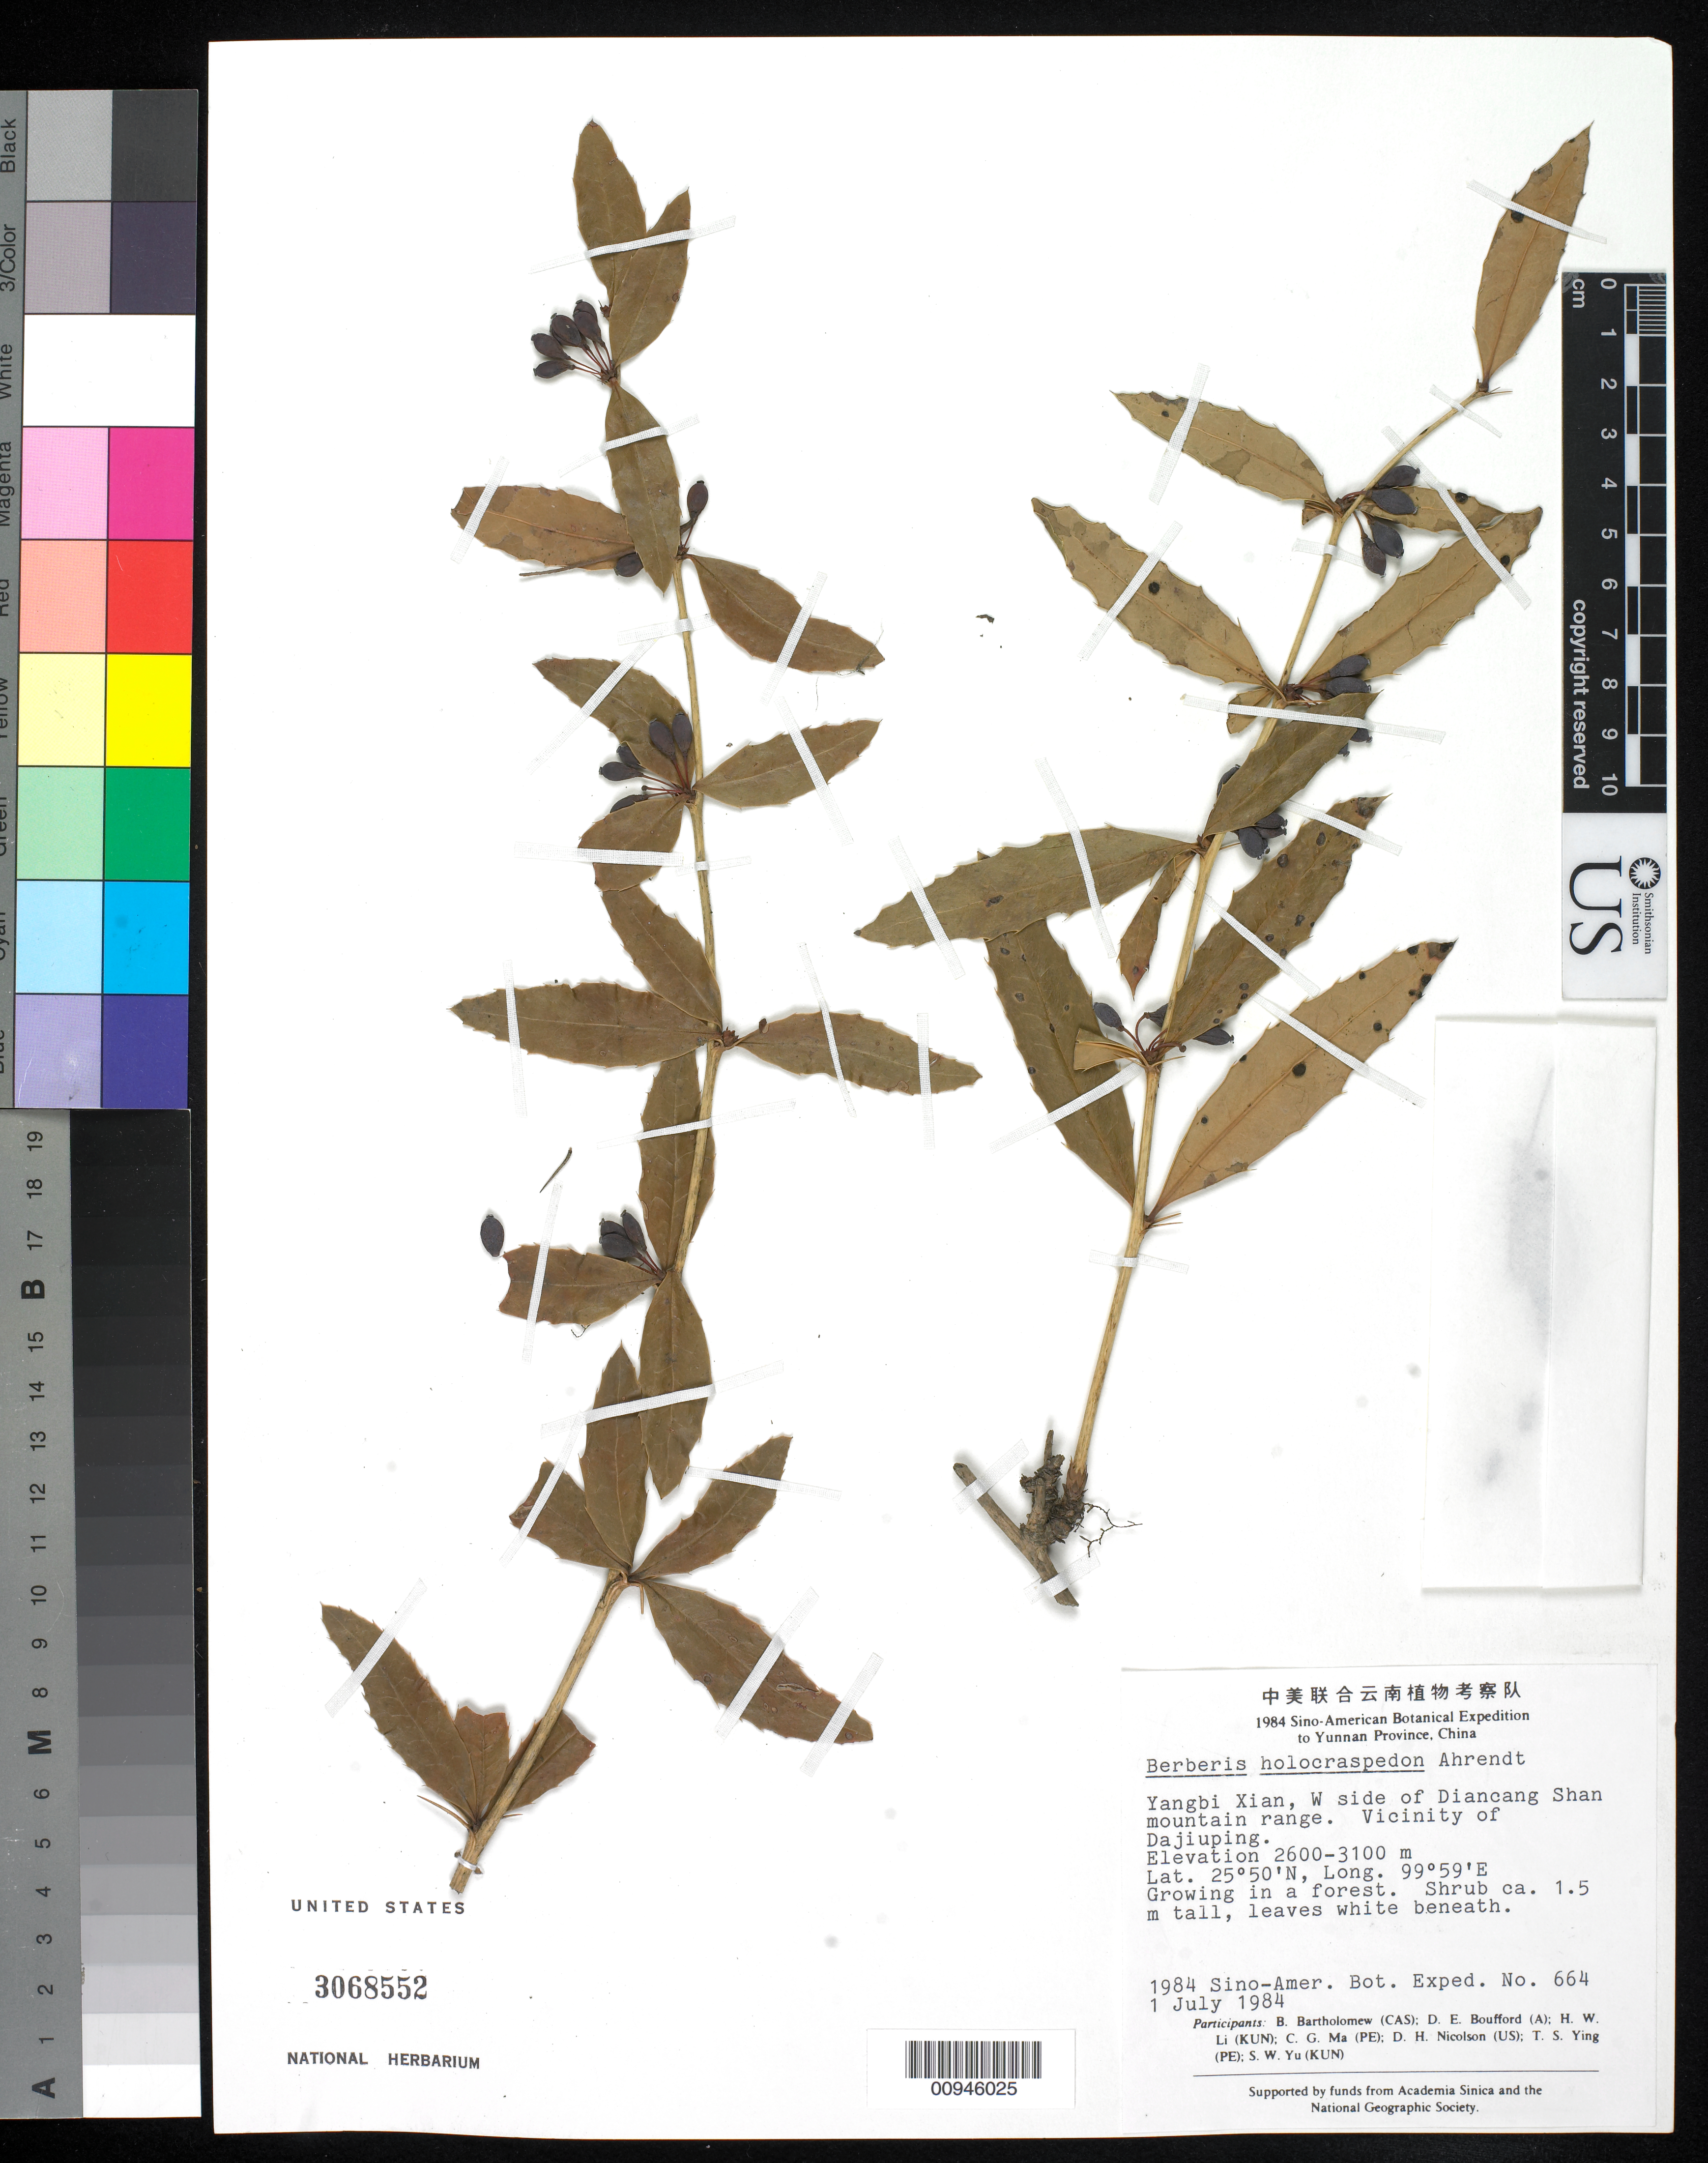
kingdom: Plantae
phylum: Tracheophyta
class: Magnoliopsida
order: Ranunculales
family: Berberidaceae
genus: Berberis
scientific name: Berberis holocraspedon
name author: Ahrendt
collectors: B. M. Bartholomew, D. E. Boufford, H. W. Li, C. Ma, D. H. Nicolson, T. Ying & S. Yu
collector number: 664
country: China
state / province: Yunnan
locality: Yangbi Xian, W side of Diancang Shan mountain range, Dajiuping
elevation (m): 2600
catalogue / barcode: US 3068552